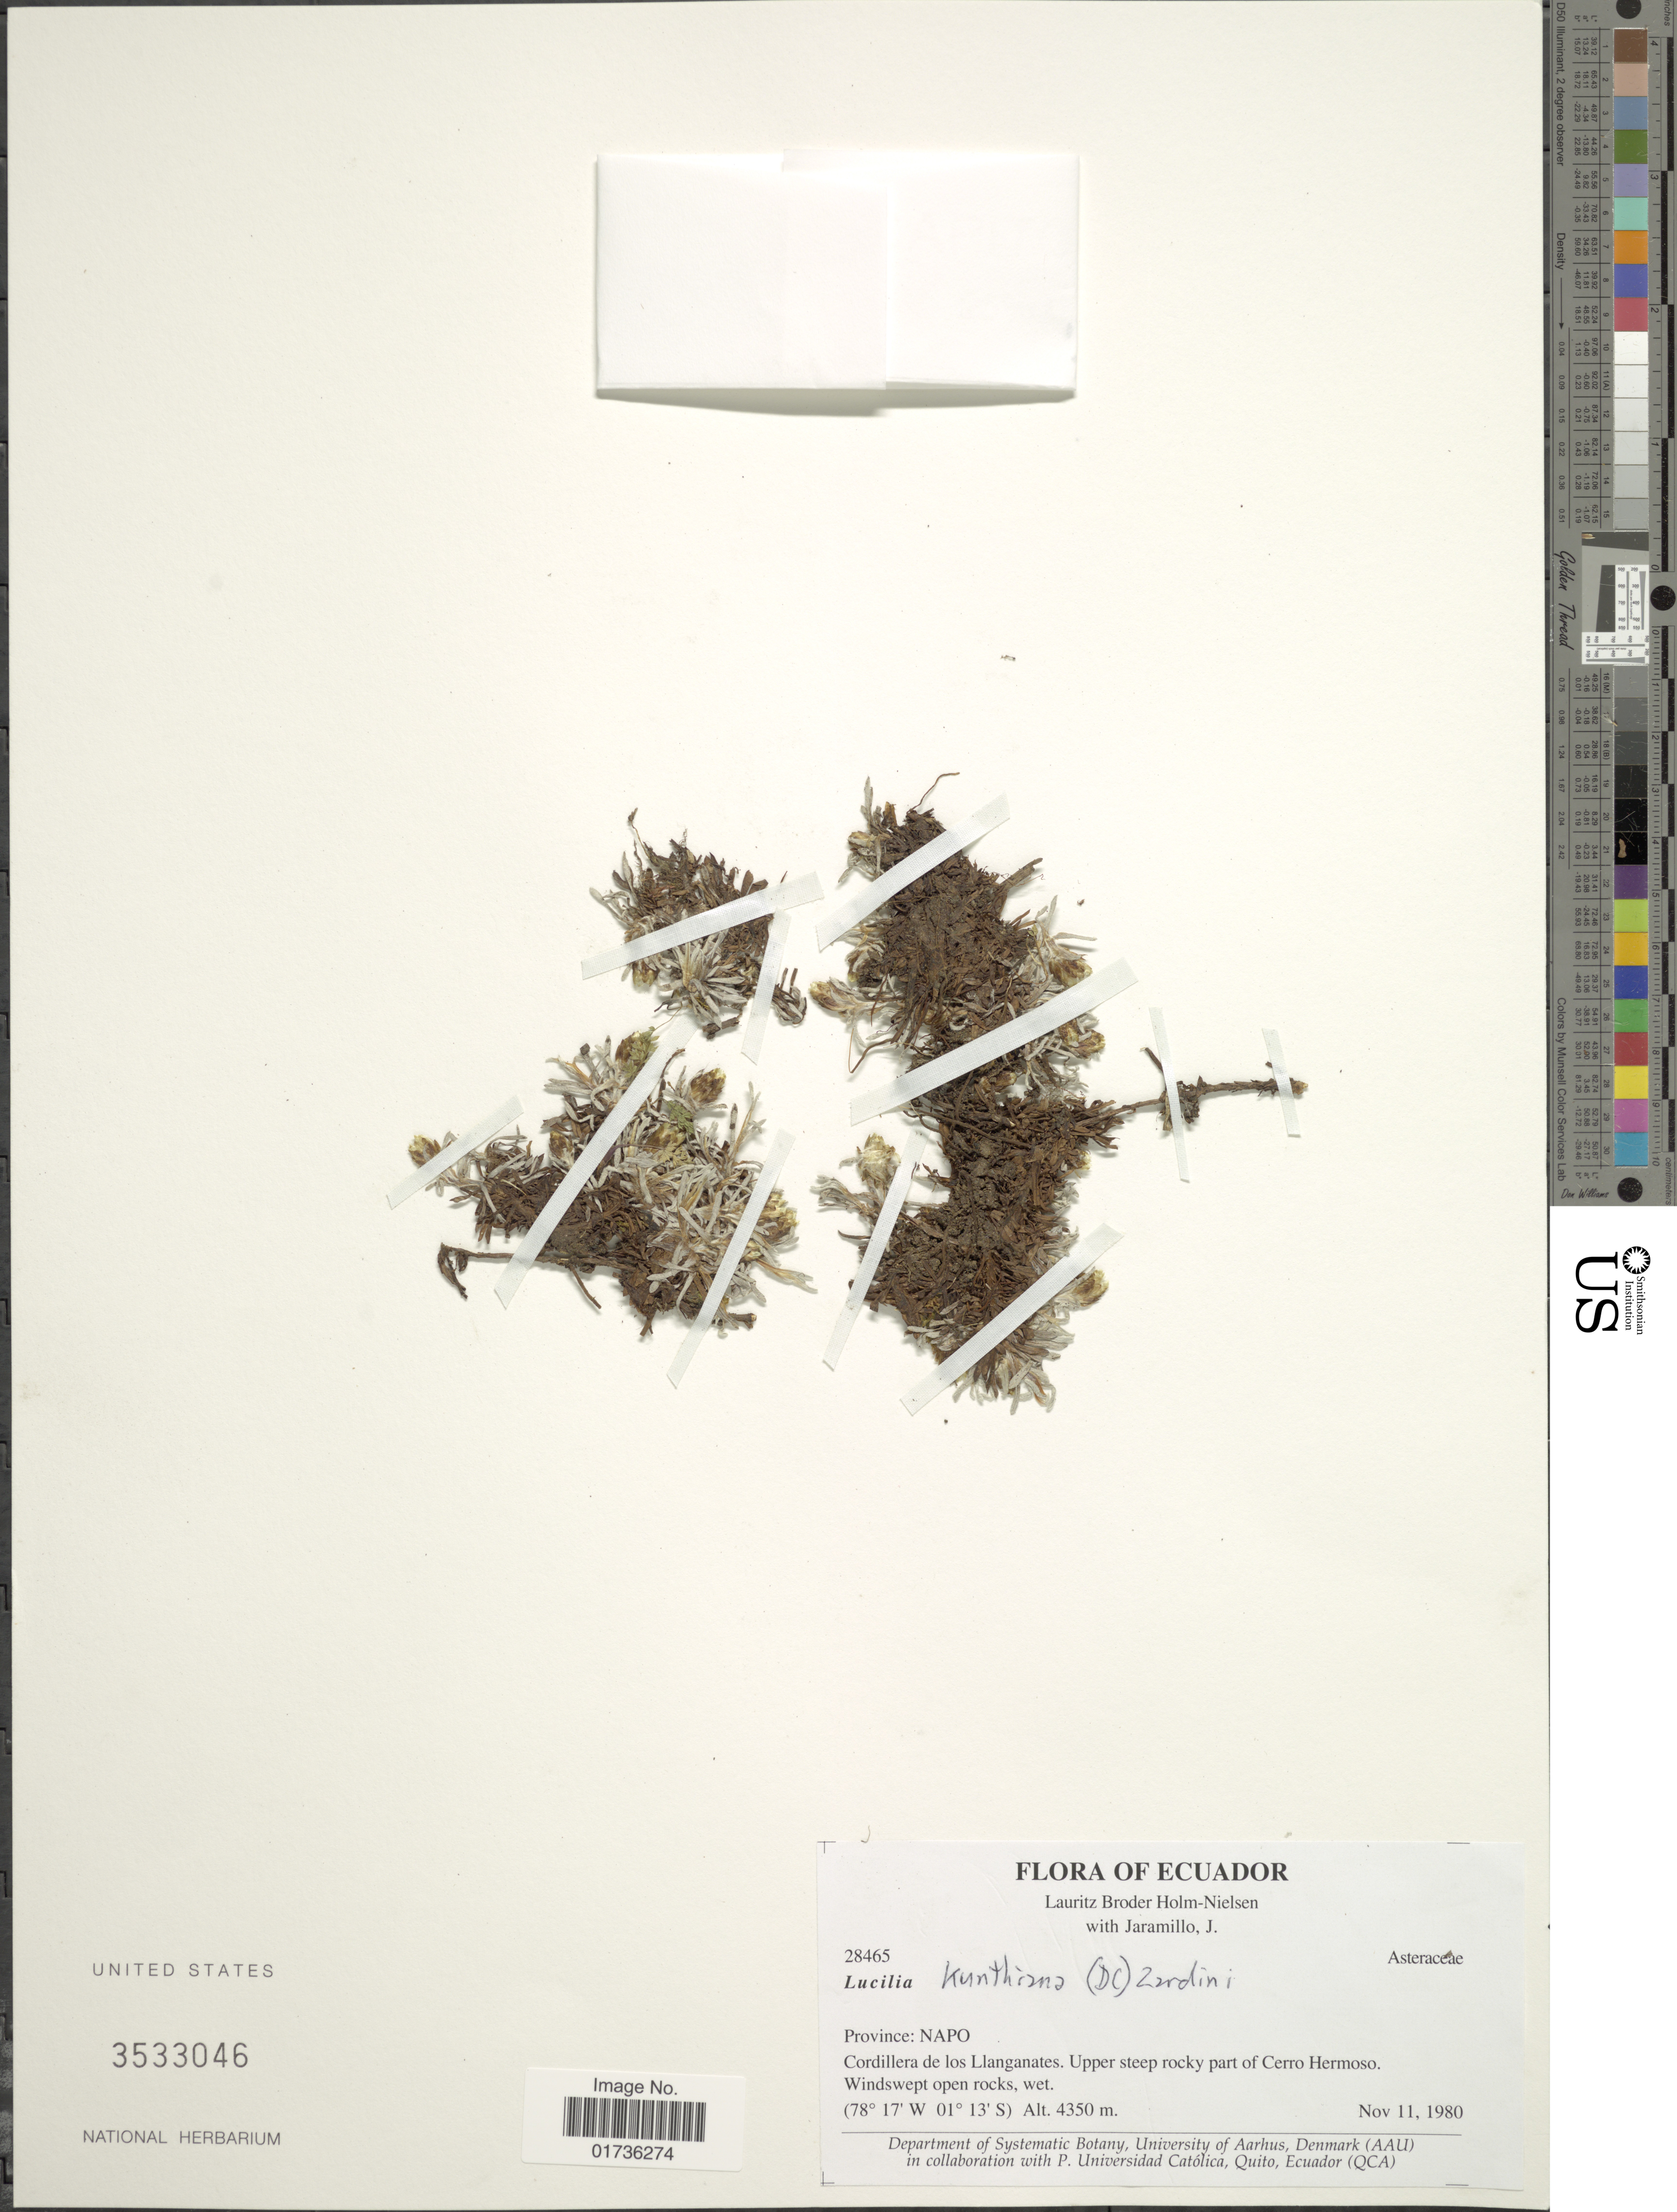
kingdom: Plantae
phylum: Tracheophyta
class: Magnoliopsida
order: Asterales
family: Asteraceae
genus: Lucilia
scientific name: Lucilia kunthiana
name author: (DC.) Zardini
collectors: L. B. Holm-Nielsen & J. Jaramillo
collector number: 28465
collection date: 1980-11-11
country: Ecuador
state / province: Napo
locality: Codriller de los Llaganates. Upper steep rocky part of Cerro Hermoso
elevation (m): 4350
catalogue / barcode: US 3533046